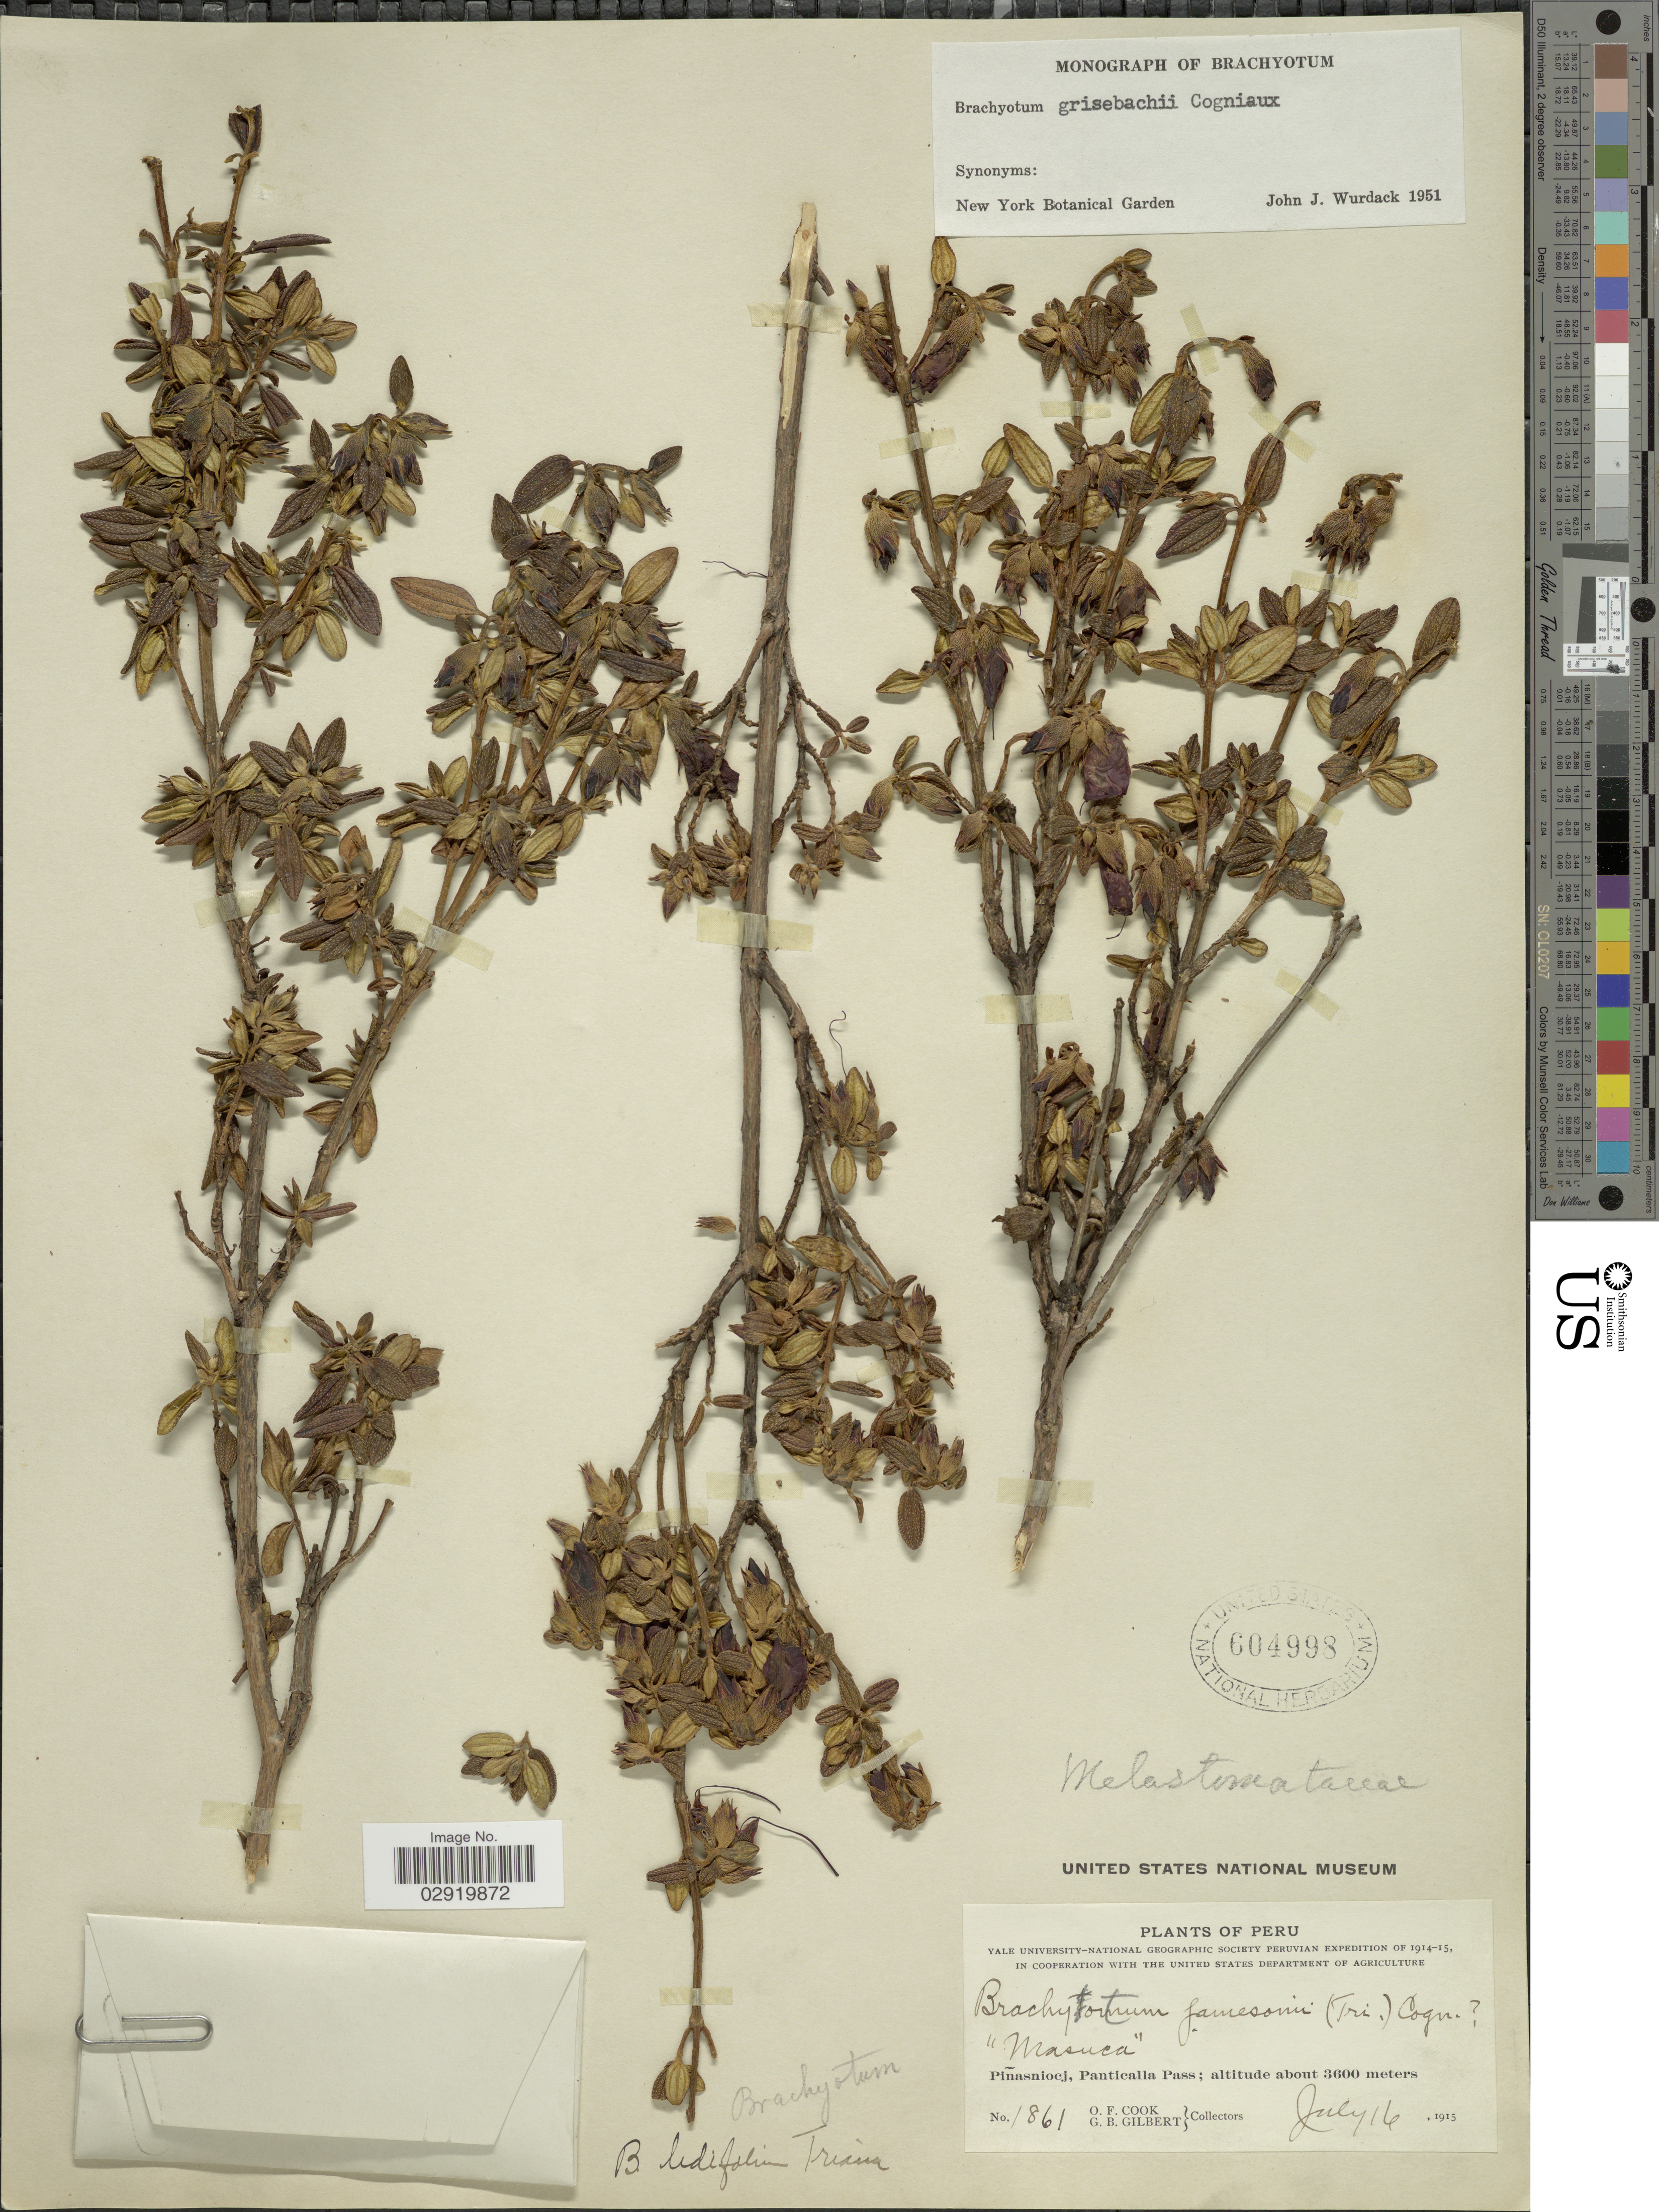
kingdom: Plantae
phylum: Tracheophyta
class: Magnoliopsida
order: Myrtales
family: Melastomataceae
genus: Brachyotum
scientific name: Brachyotum grisebachii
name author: Cogn.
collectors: O. F. Cook & G. B. Gilbert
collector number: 1861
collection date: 1915-07-16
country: Peru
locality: Piñasniocj, Panticalla Pass.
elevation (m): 3600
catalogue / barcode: US 604998